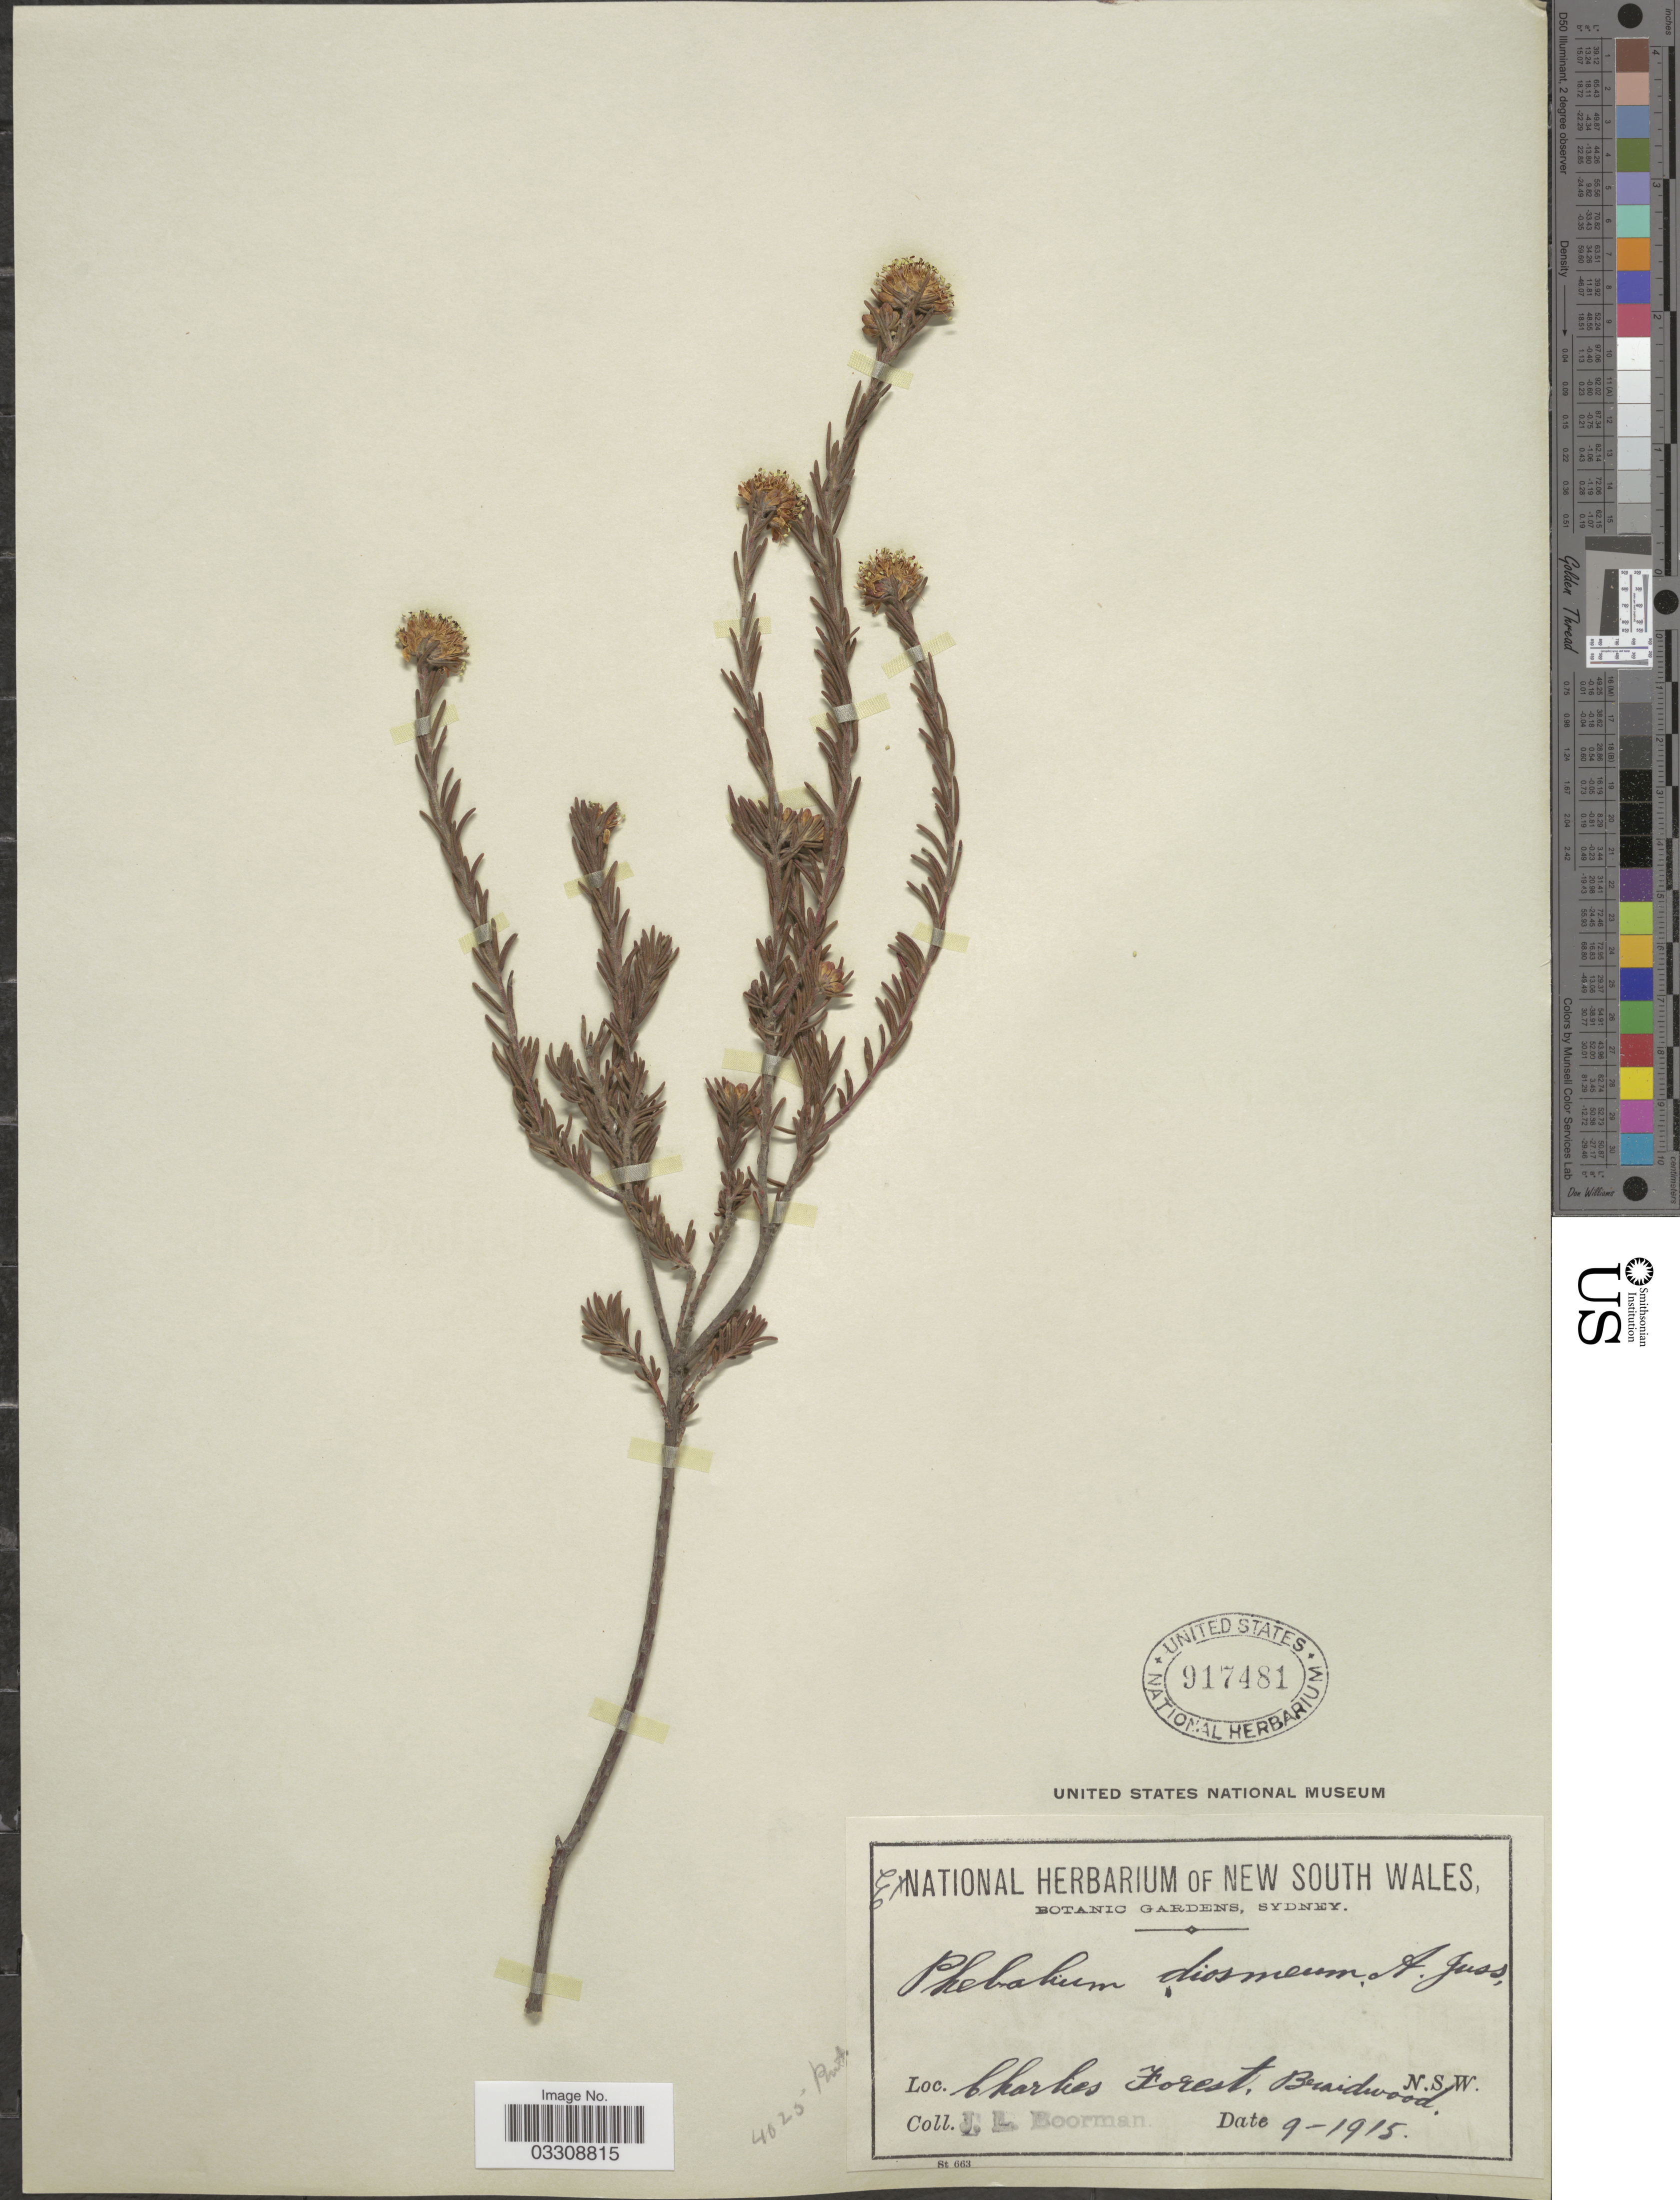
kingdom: Plantae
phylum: Tracheophyta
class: Magnoliopsida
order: Sapindales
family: Rutaceae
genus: Leionema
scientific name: Leionema diosmeum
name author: (A. Juss.) Paul G. Wilson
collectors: J. Boorman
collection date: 1915-09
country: Australia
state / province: New South Wales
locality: Charlies Forest, Braidwood.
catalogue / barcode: US 917481